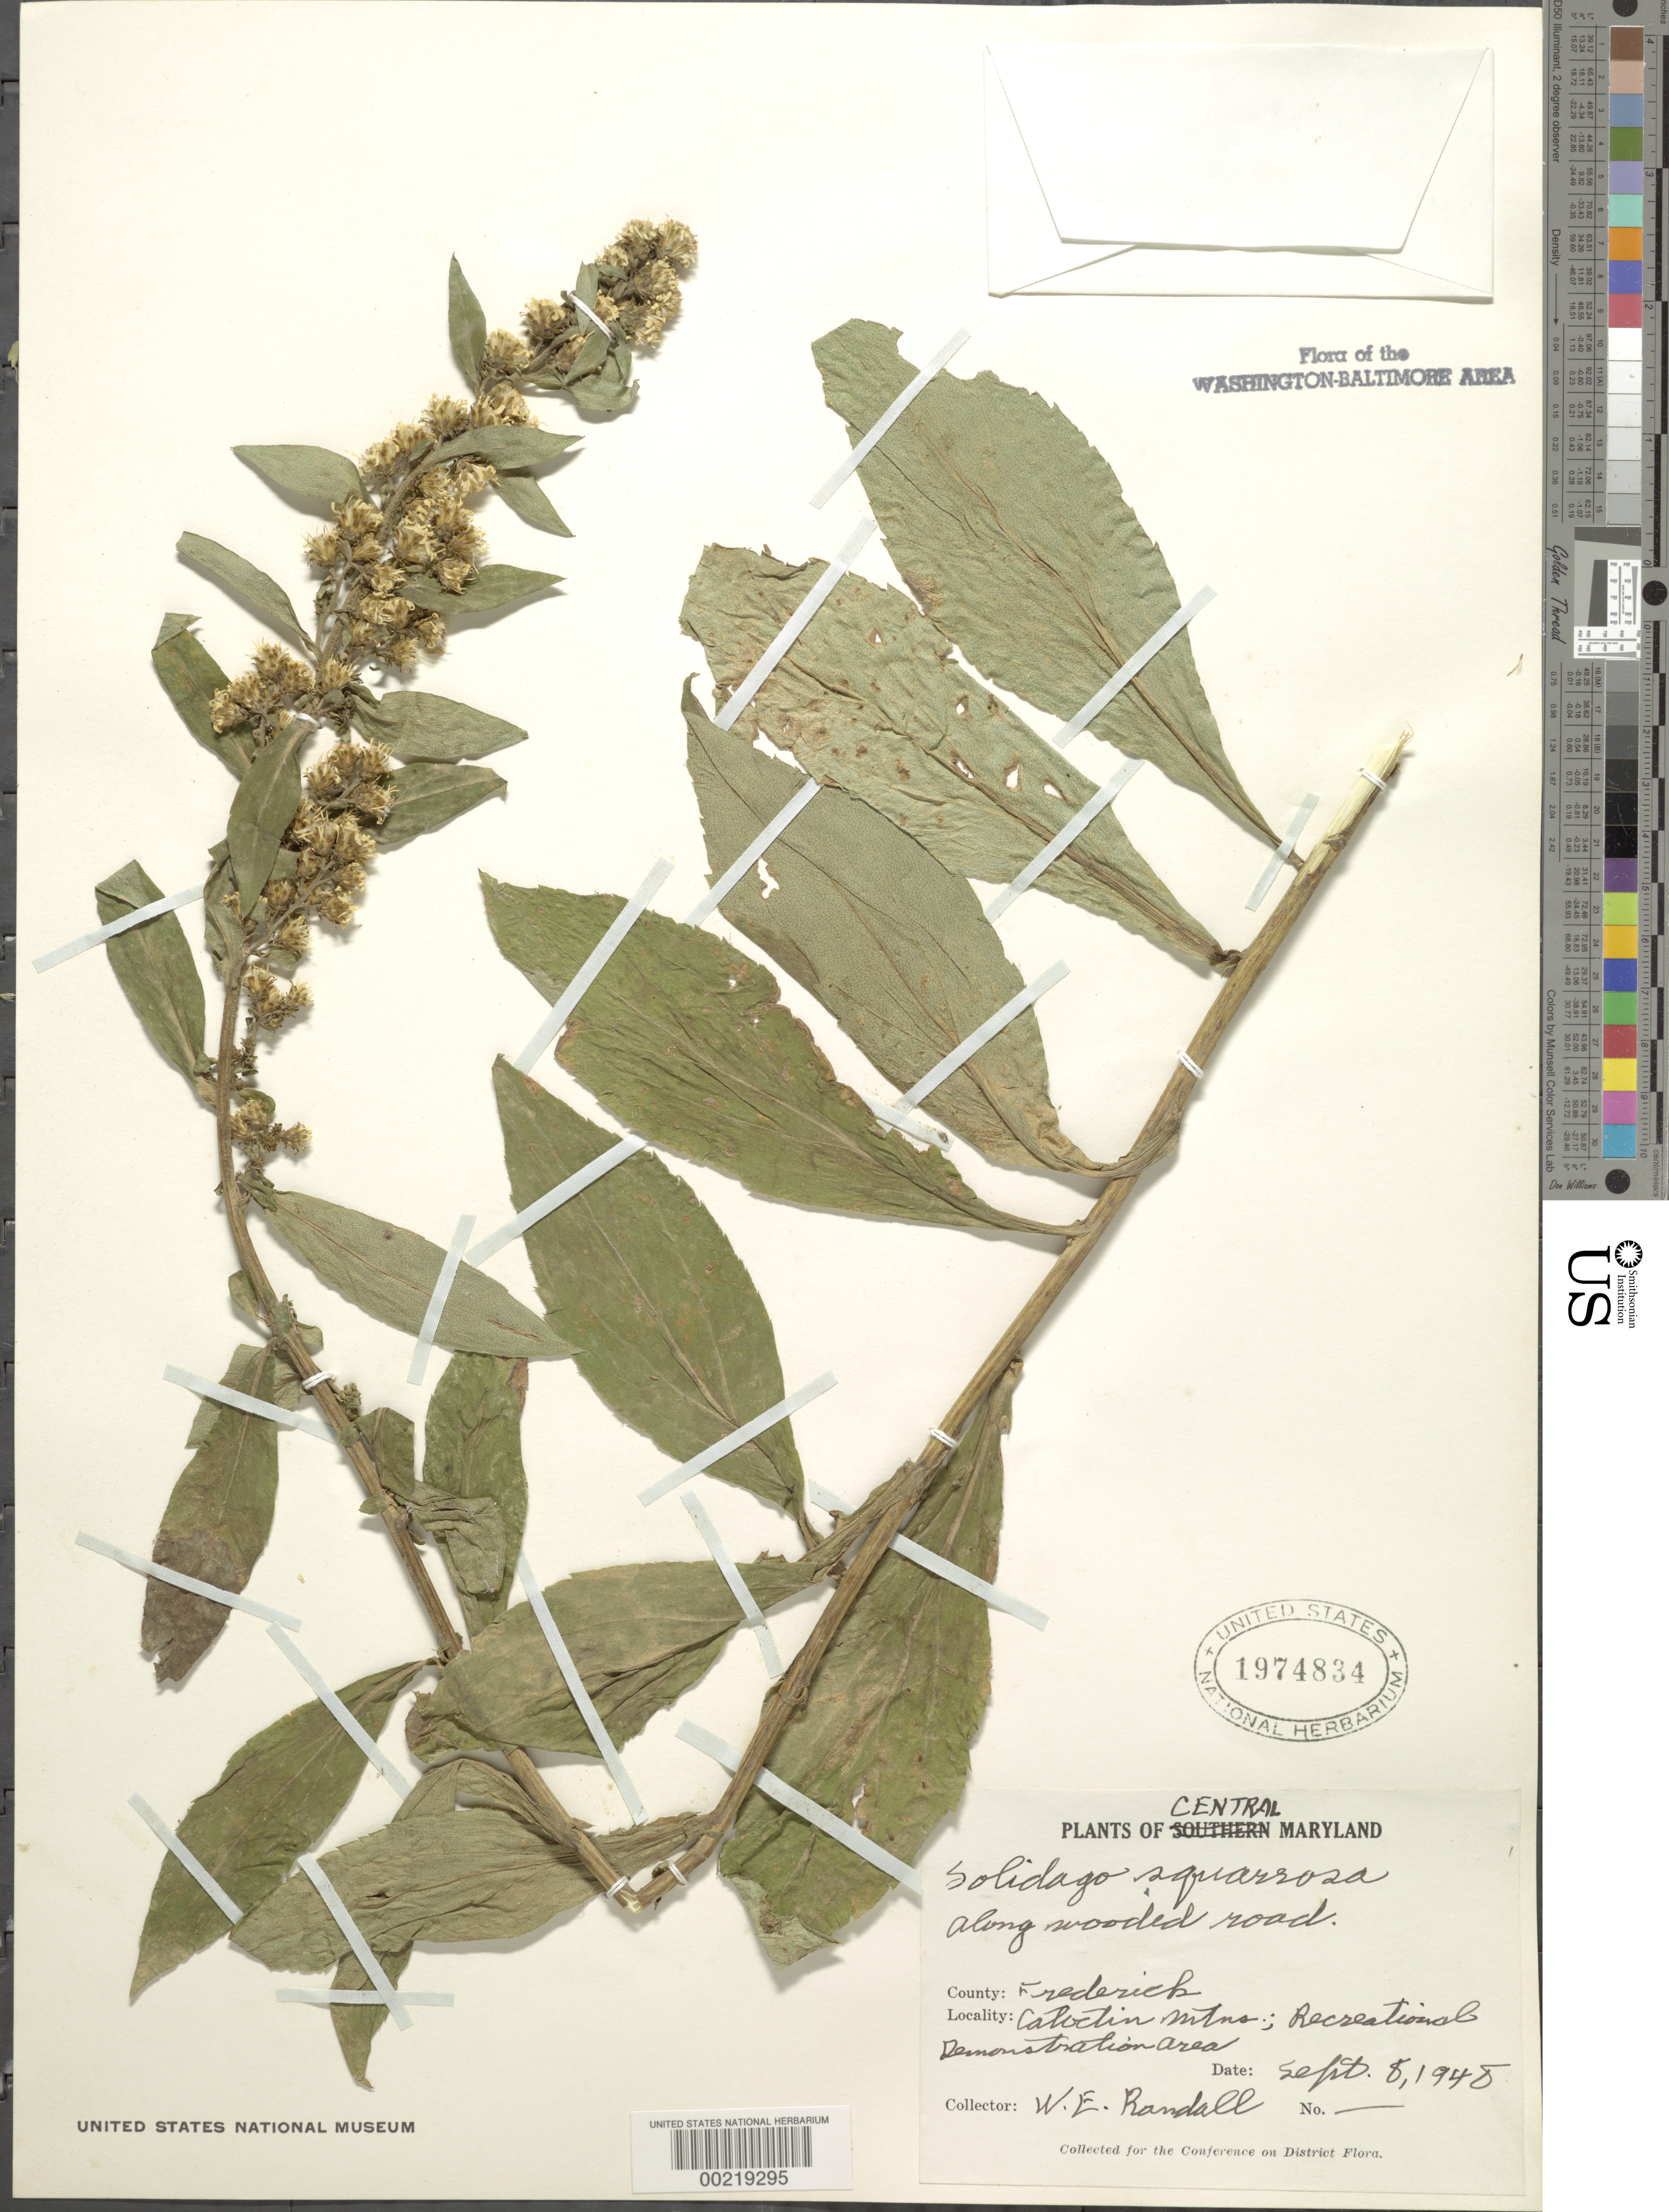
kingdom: Plantae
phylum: Tracheophyta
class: Magnoliopsida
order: Asterales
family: Asteraceae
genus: Solidago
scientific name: Solidago squarrosa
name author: Muhl.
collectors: W. Randall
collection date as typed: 08 Sep 1948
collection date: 1948-09-08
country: United States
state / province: Maryland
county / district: Frederick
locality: Catoctin Mountains, Rec. Dem. Area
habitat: Wooded road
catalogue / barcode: US 1974834